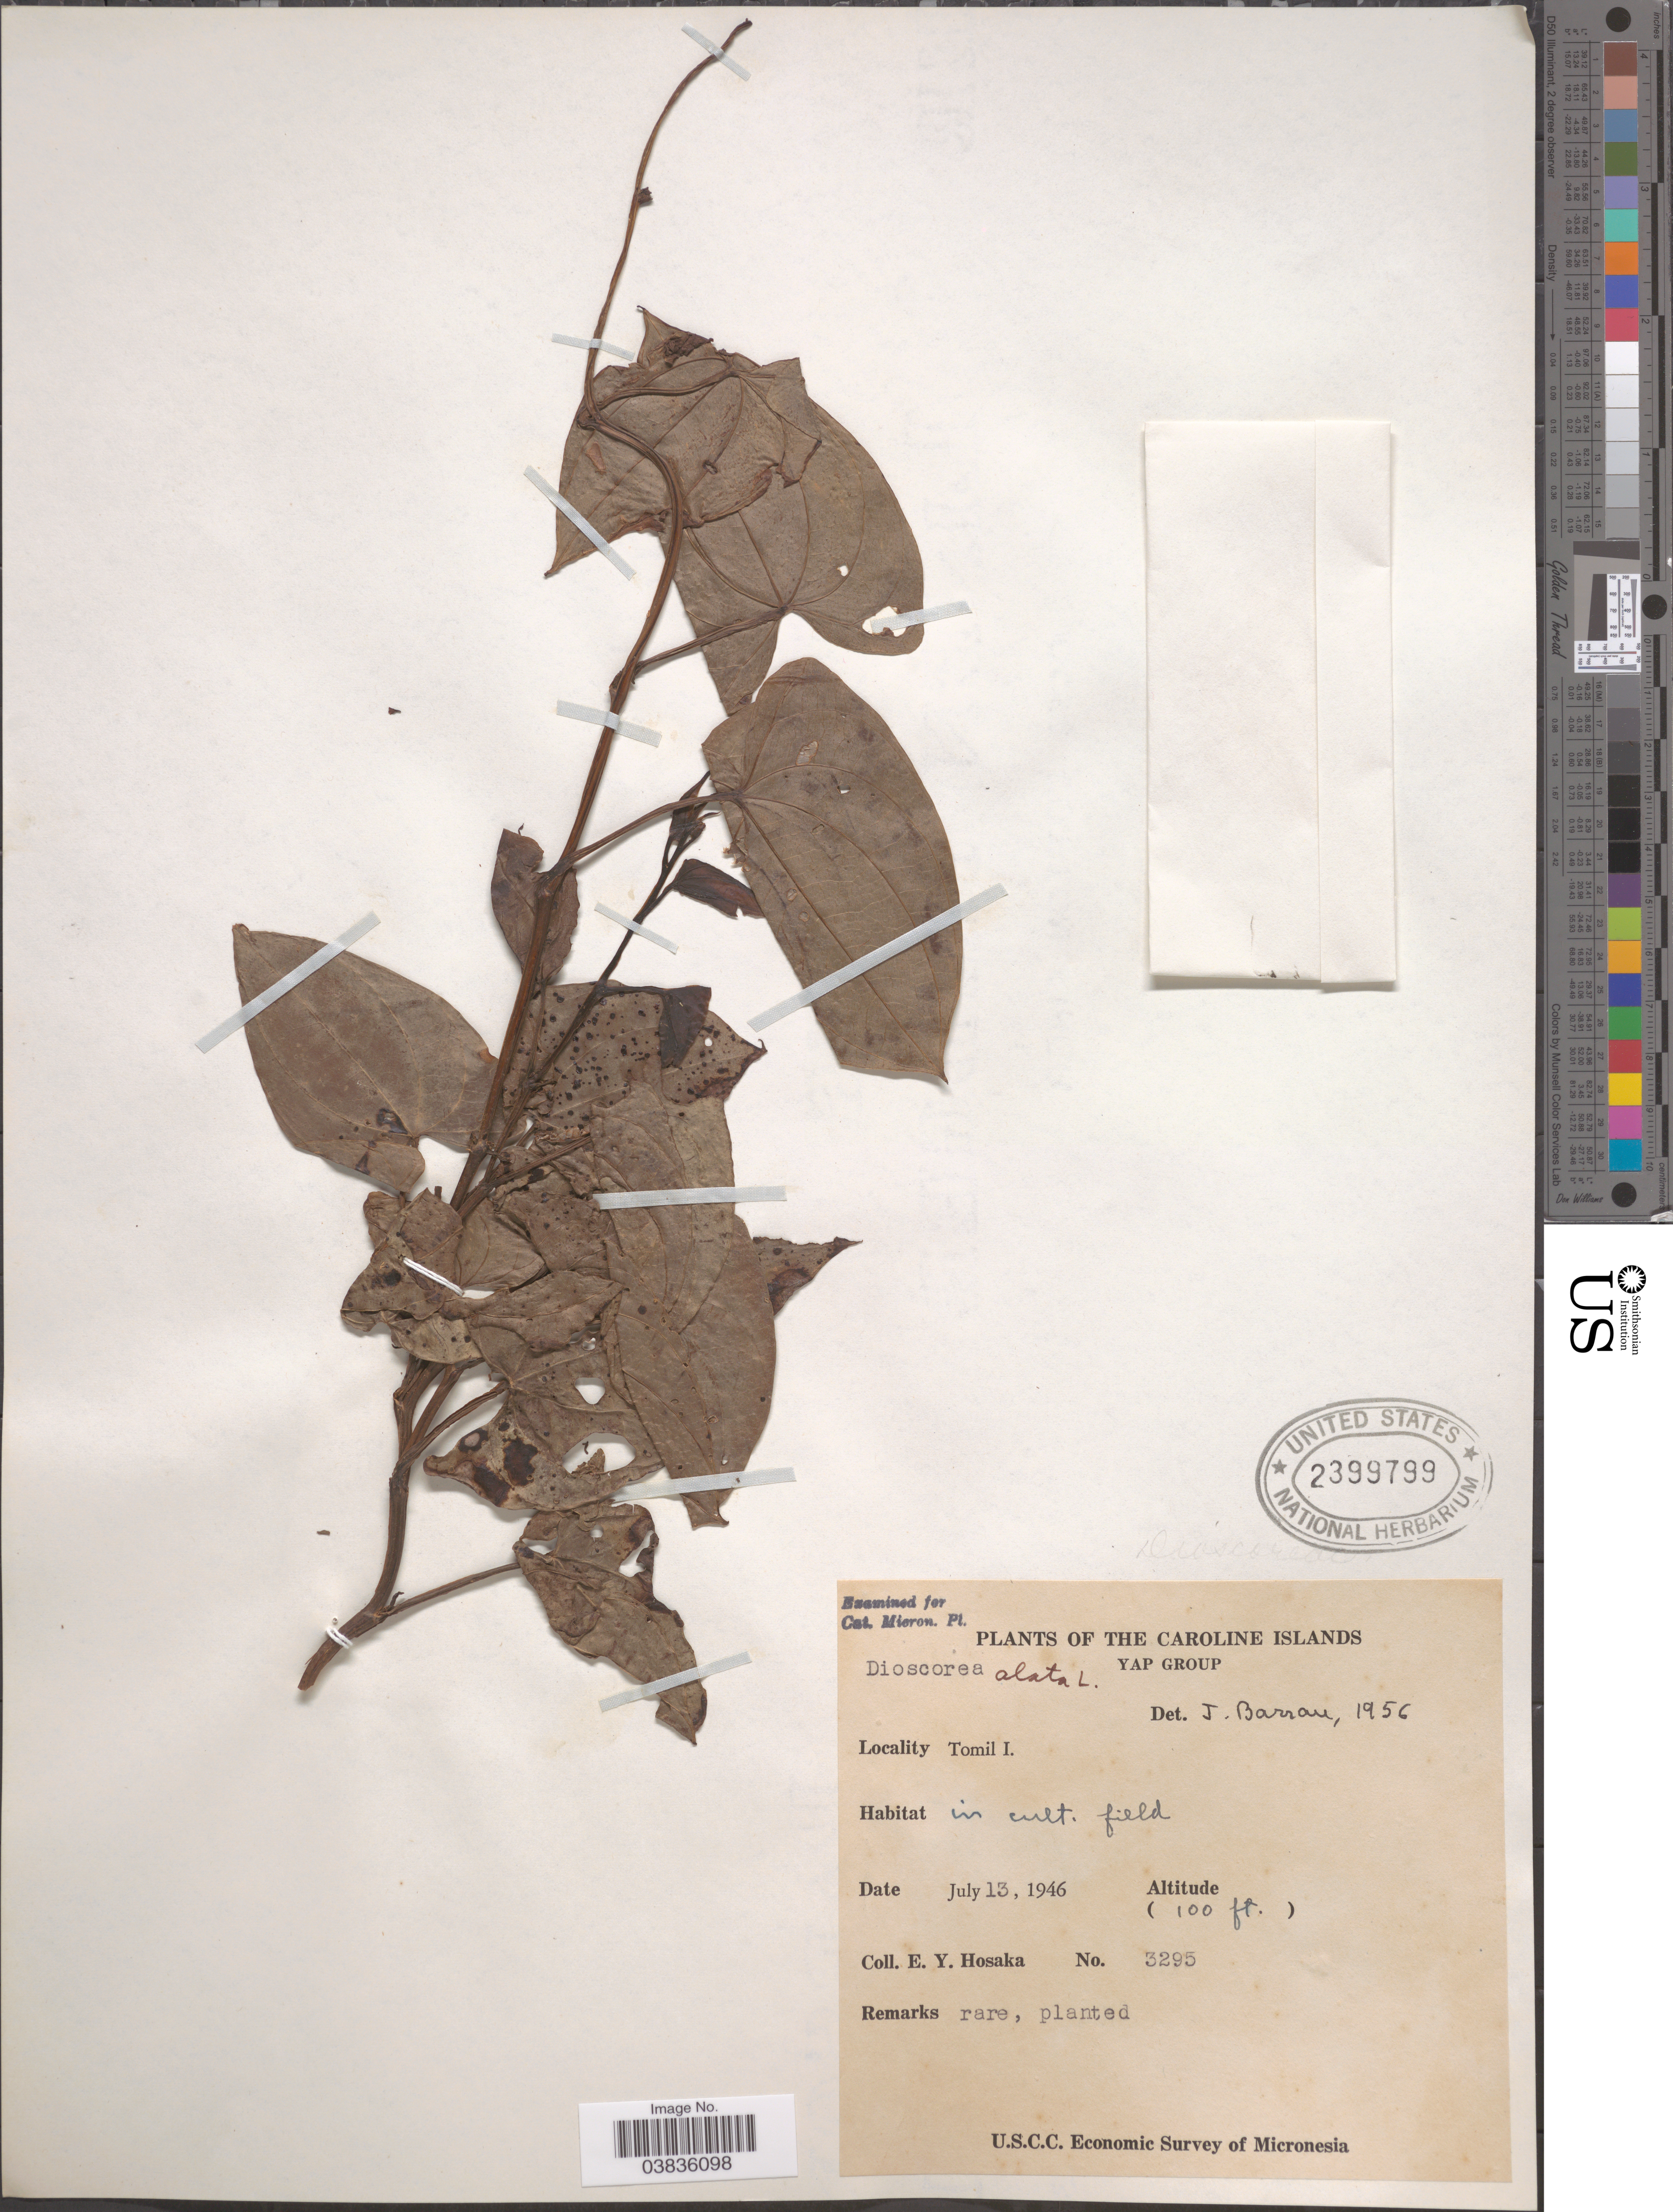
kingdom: Plantae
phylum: Tracheophyta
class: Liliopsida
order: Dioscoreales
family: Dioscoreaceae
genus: Dioscorea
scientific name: Dioscorea alata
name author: L.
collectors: E. Y. Hosaka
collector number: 3295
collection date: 1946-07-13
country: Micronesia, Federated States of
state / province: Yap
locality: The Caroline Islands. Yap Group. Tomil I.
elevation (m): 30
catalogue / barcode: US 2399799